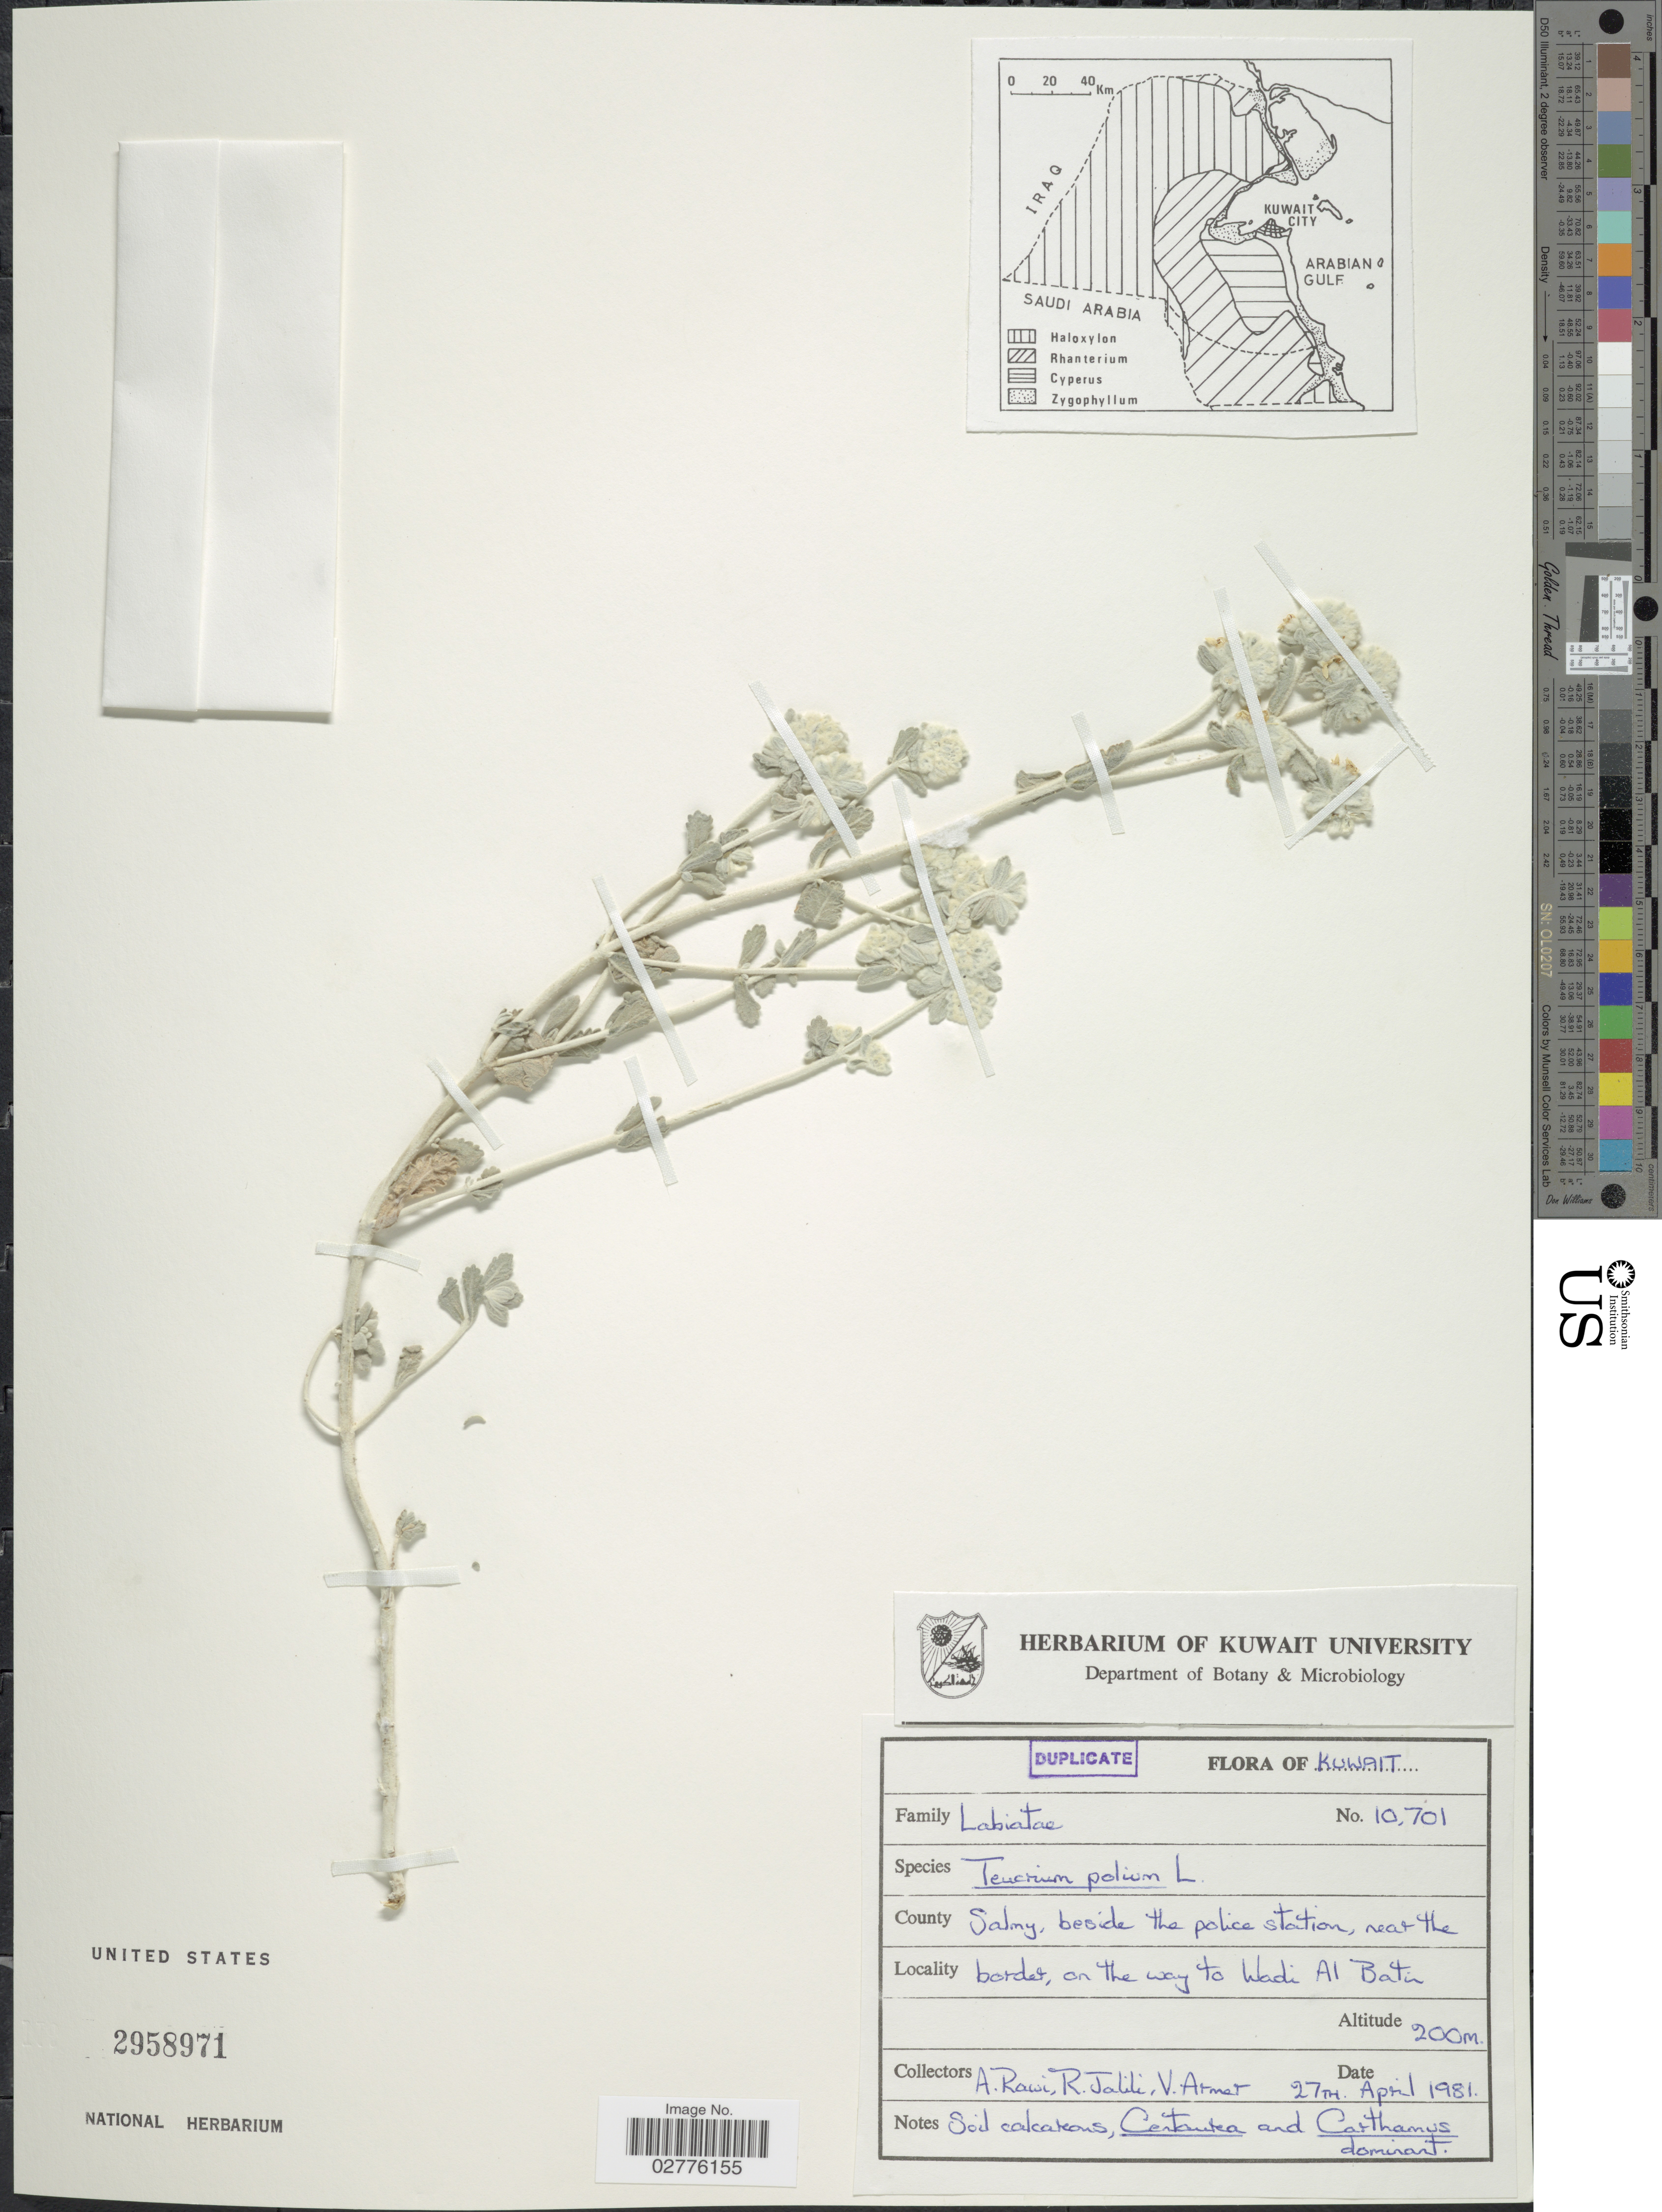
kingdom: Plantae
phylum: Tracheophyta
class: Magnoliopsida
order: Lamiales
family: Lamiaceae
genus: Teucrium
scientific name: Teucrium polium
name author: L.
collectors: A. Rawi, R. Jalili & V. Armet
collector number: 10701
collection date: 1981-04-27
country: Kuwait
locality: County Salmy, beside the police station, near the border, on the way to Wadi Al Batir.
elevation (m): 200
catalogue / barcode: US 2958971